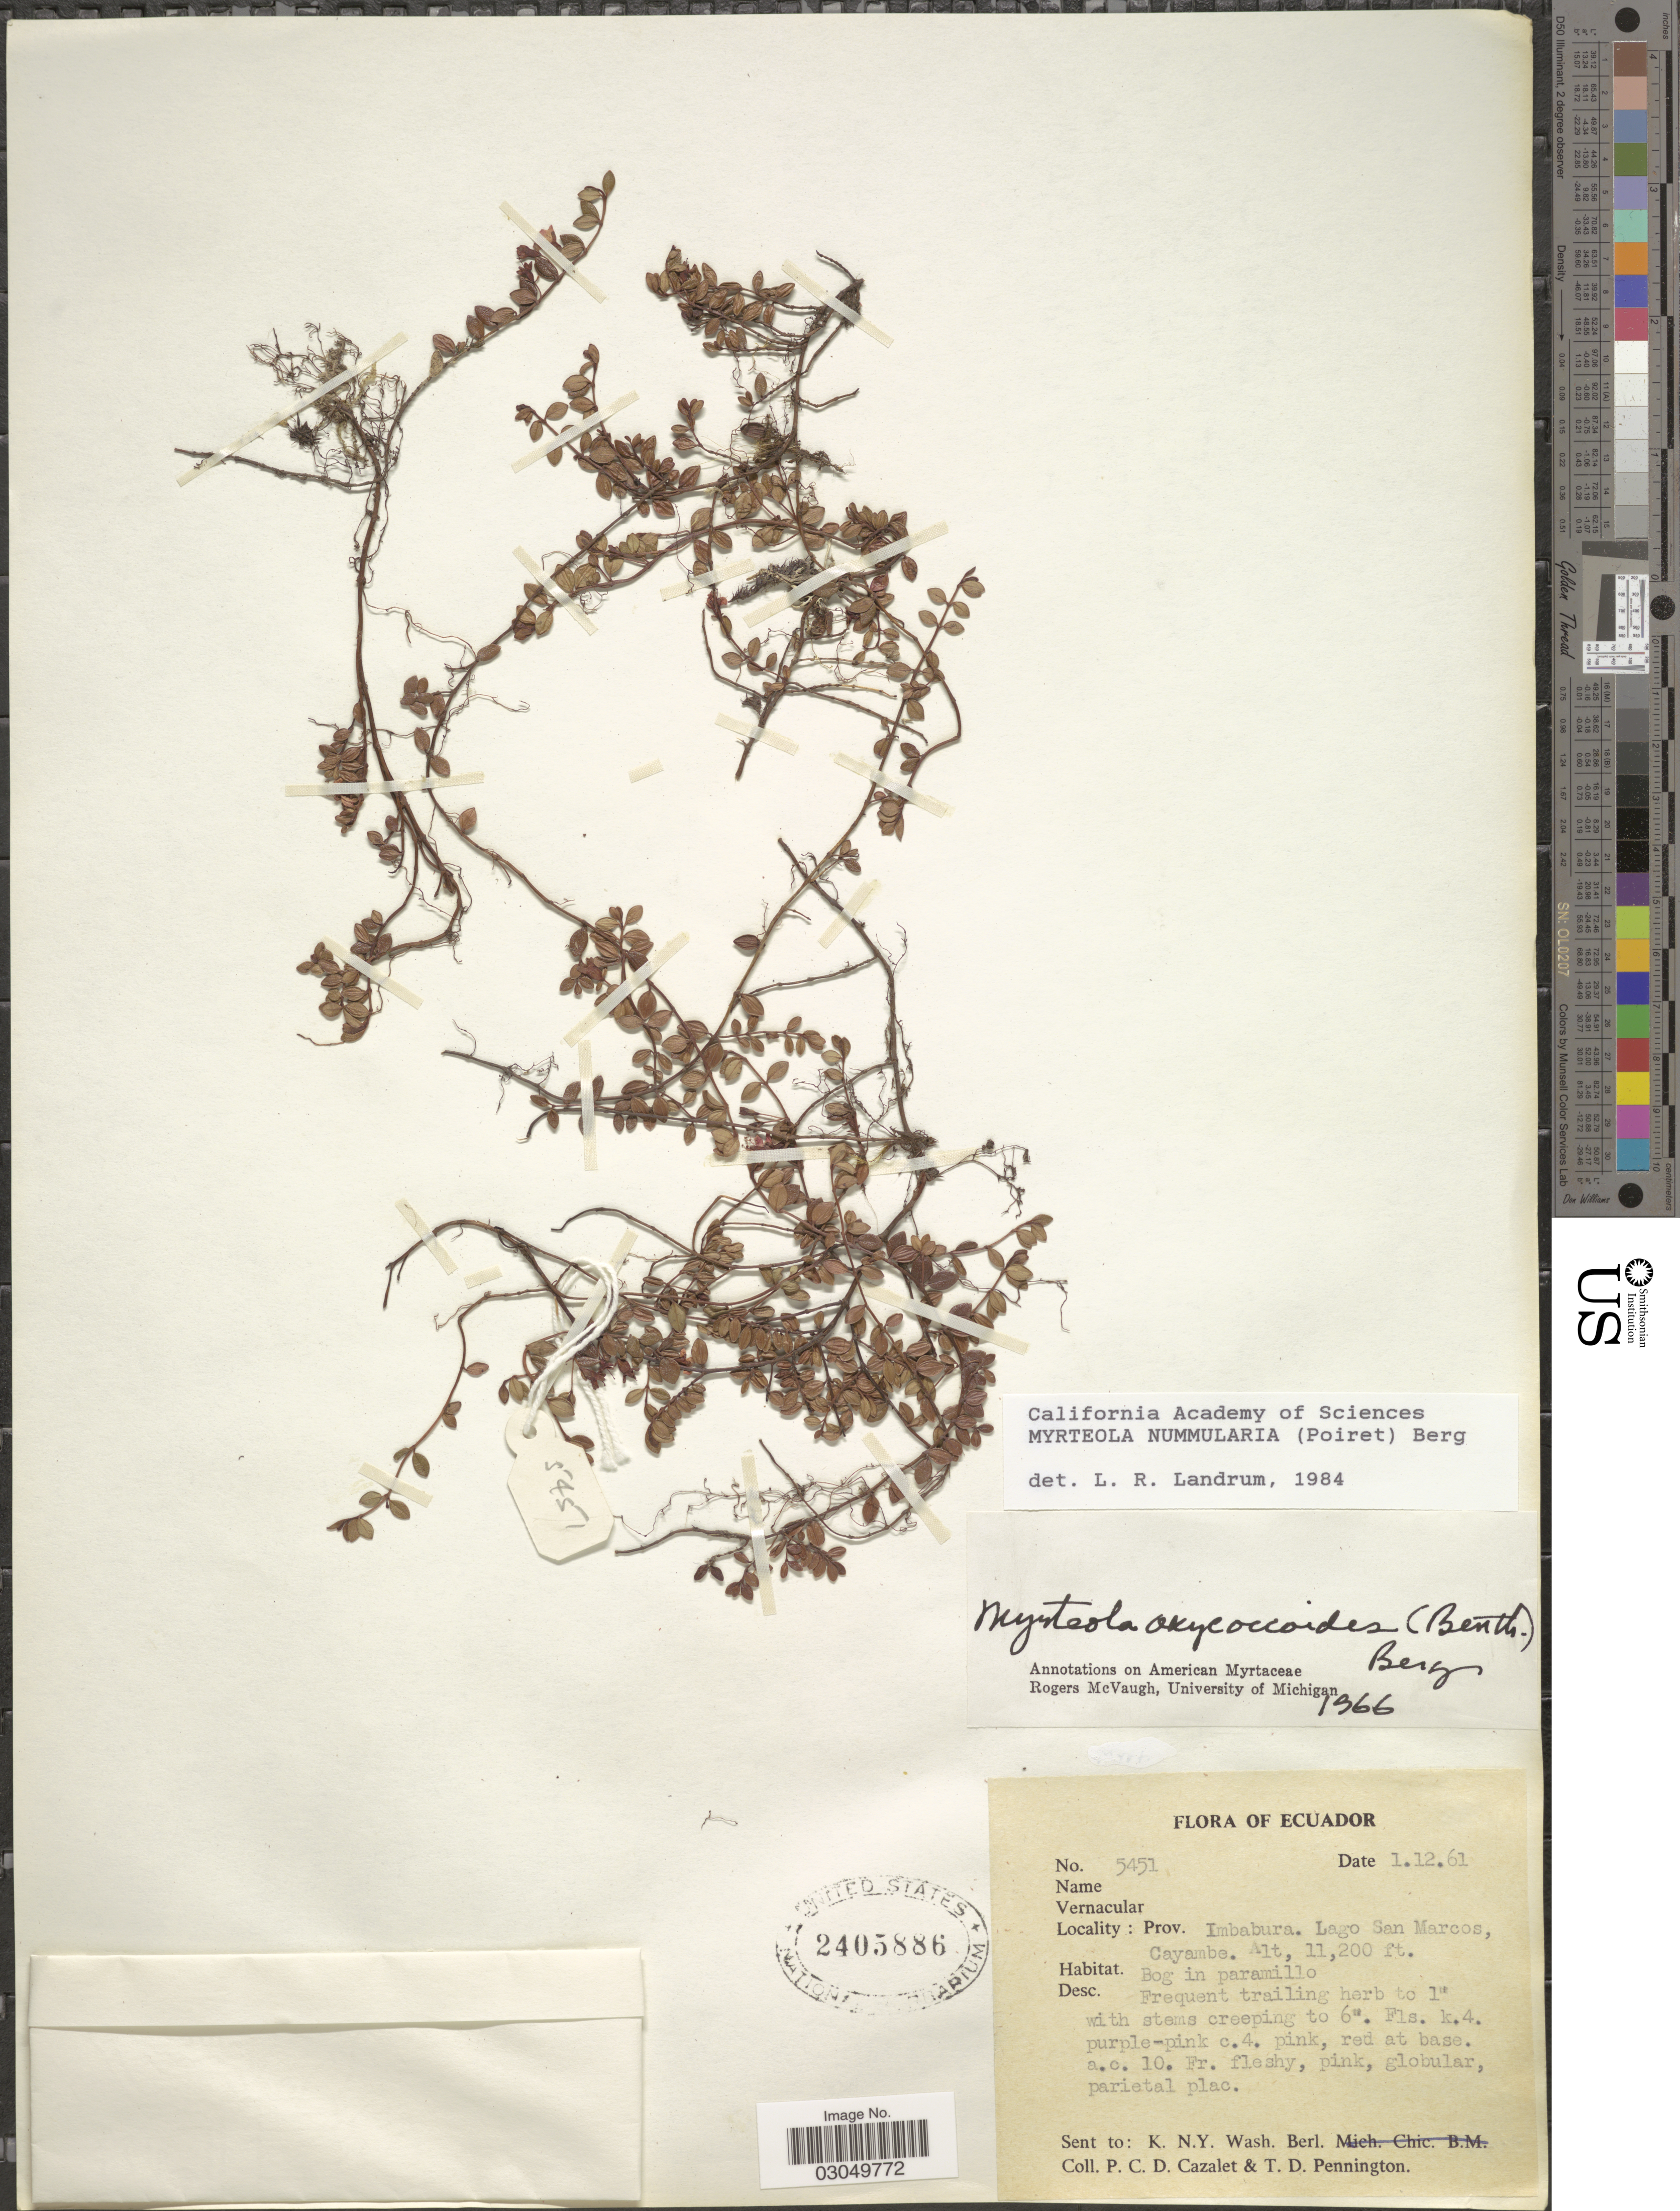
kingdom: Plantae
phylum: Tracheophyta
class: Magnoliopsida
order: Myrtales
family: Myrtaceae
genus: Myrteola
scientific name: Myrteola nummularia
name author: (Lam.) O. Berg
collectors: P. C. D. Cazalet & T. D. Pennington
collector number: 5451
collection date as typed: Transcribed d/m/y: 1/12/61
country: Ecuador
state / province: Imbabura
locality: Lago San Marcos, Cayambe.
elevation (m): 3414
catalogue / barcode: US 2405886